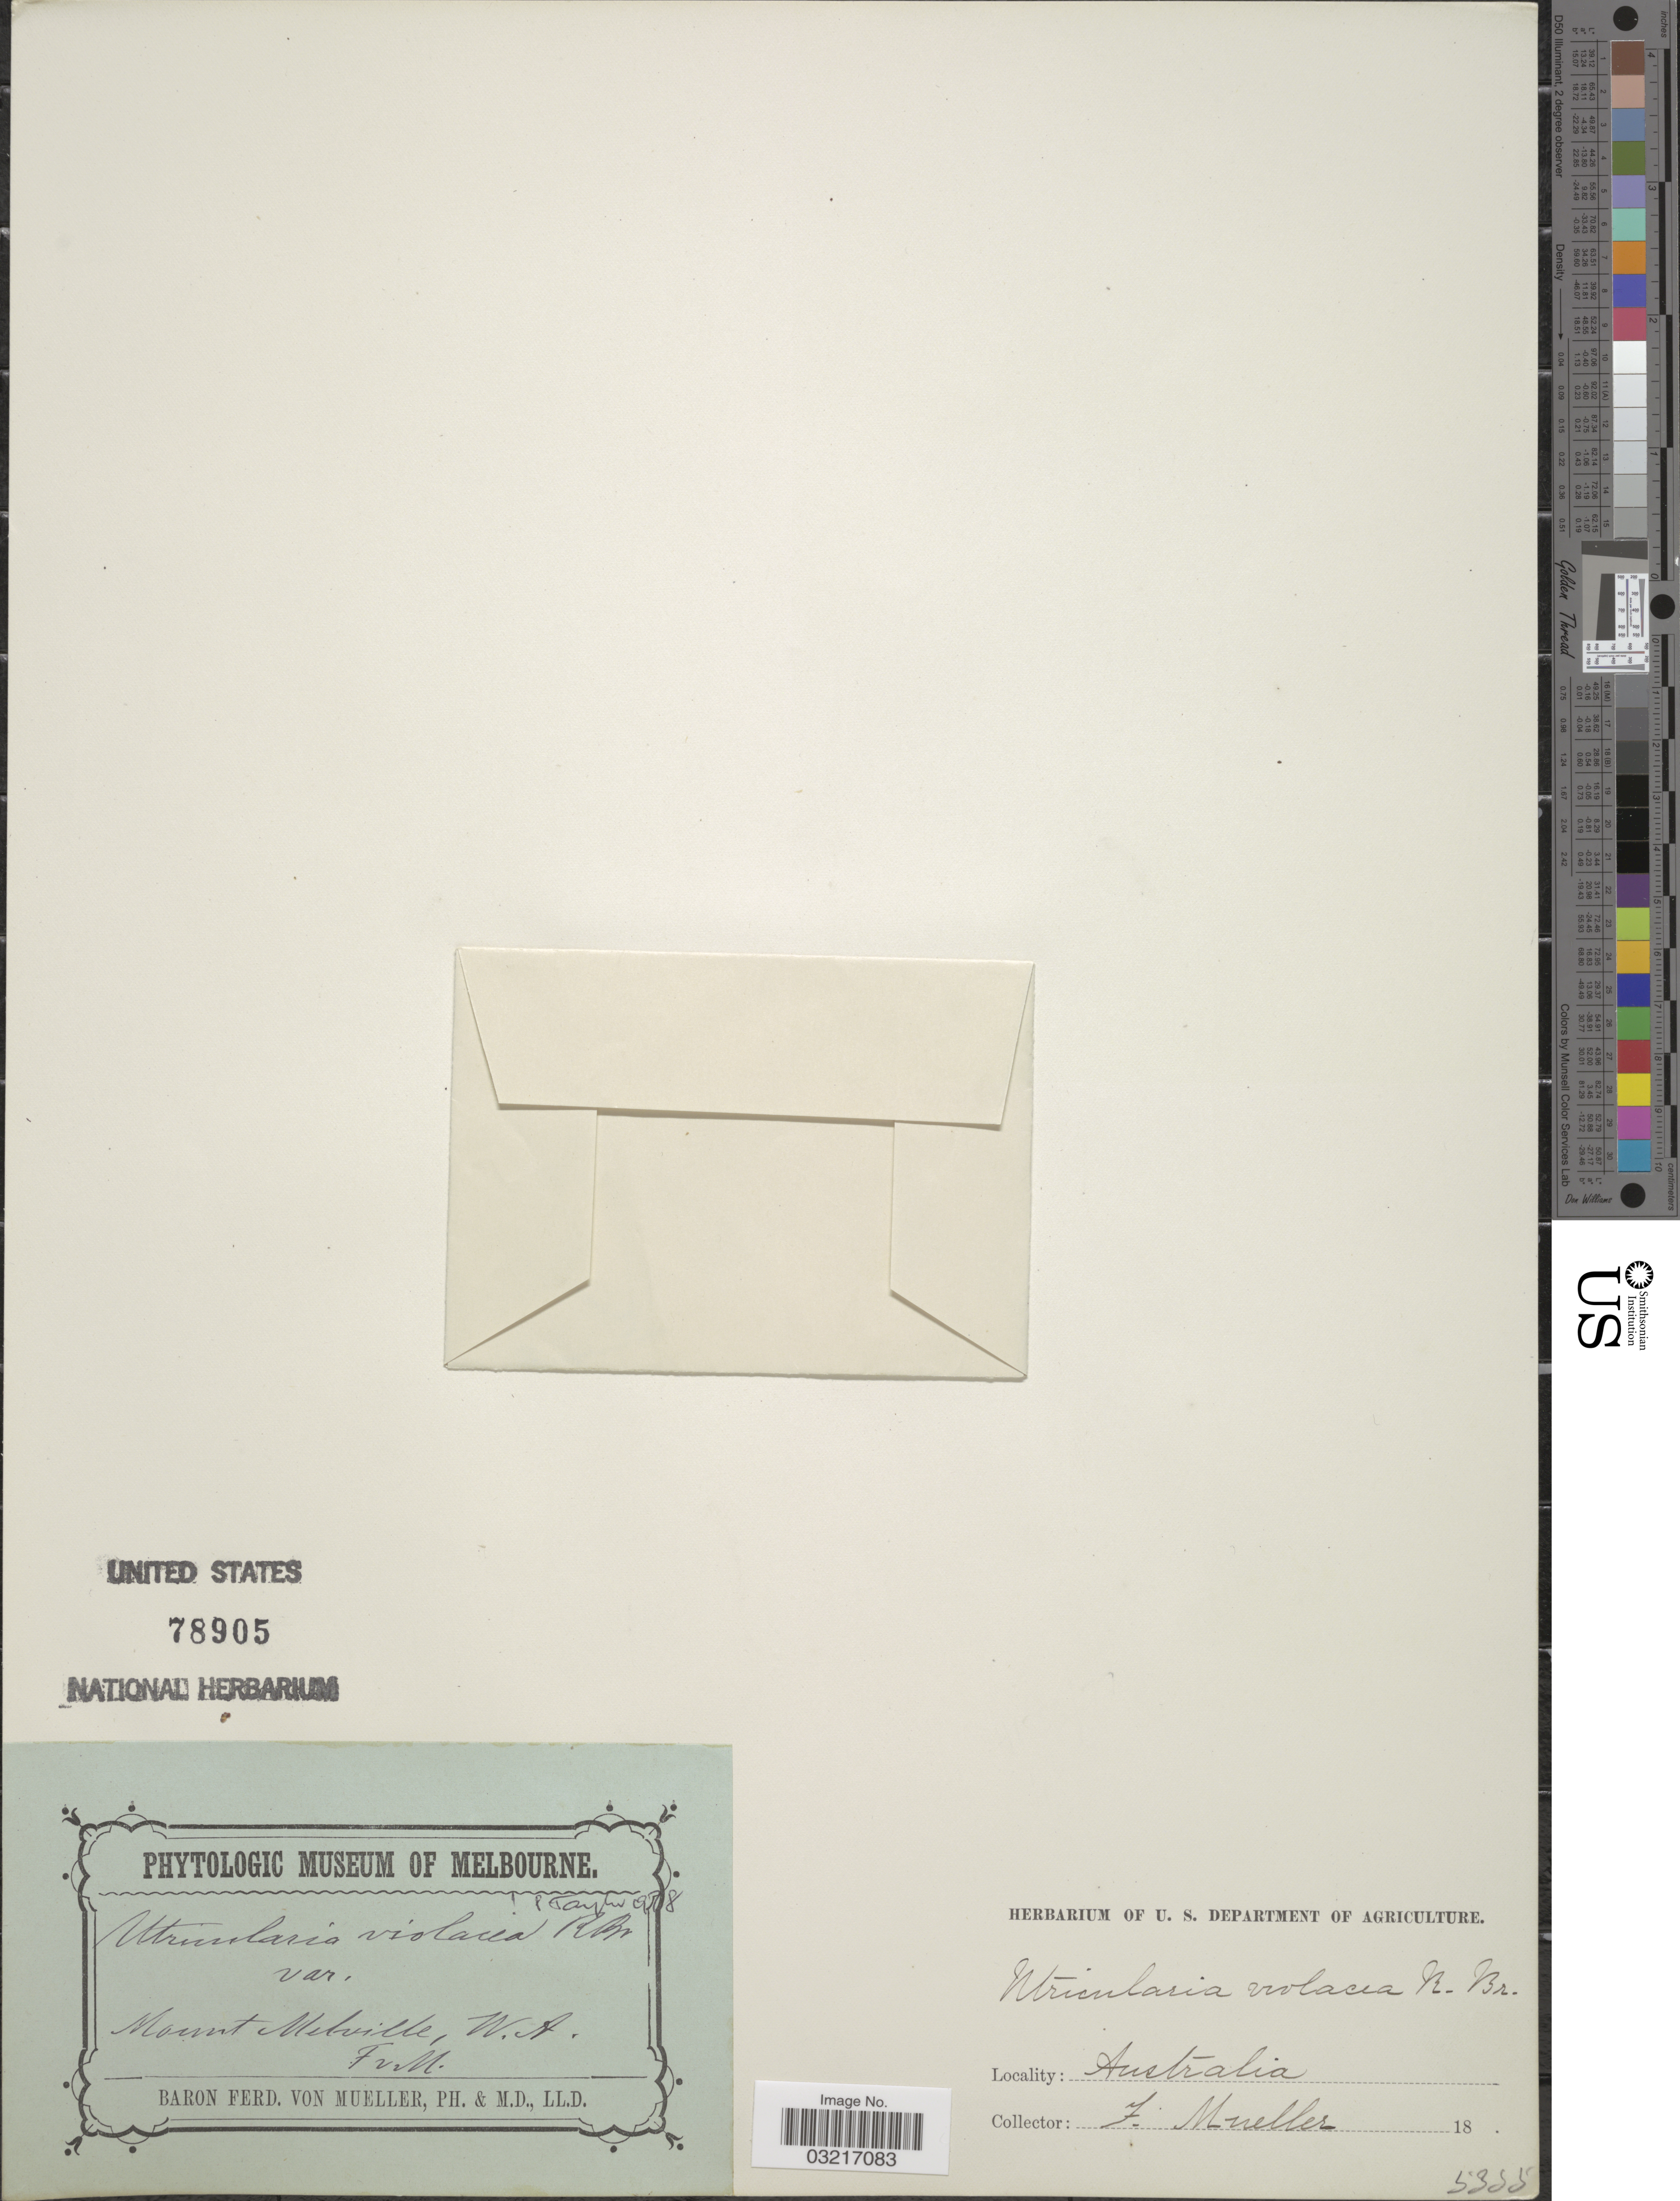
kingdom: Plantae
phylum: Tracheophyta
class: Magnoliopsida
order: Lamiales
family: Lentibulariaceae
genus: Utricularia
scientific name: Utricularia violacea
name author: R. Br.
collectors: F. Mueller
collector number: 5355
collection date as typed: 18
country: Australia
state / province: Western Australia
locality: Mount Melville.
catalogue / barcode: US 78905